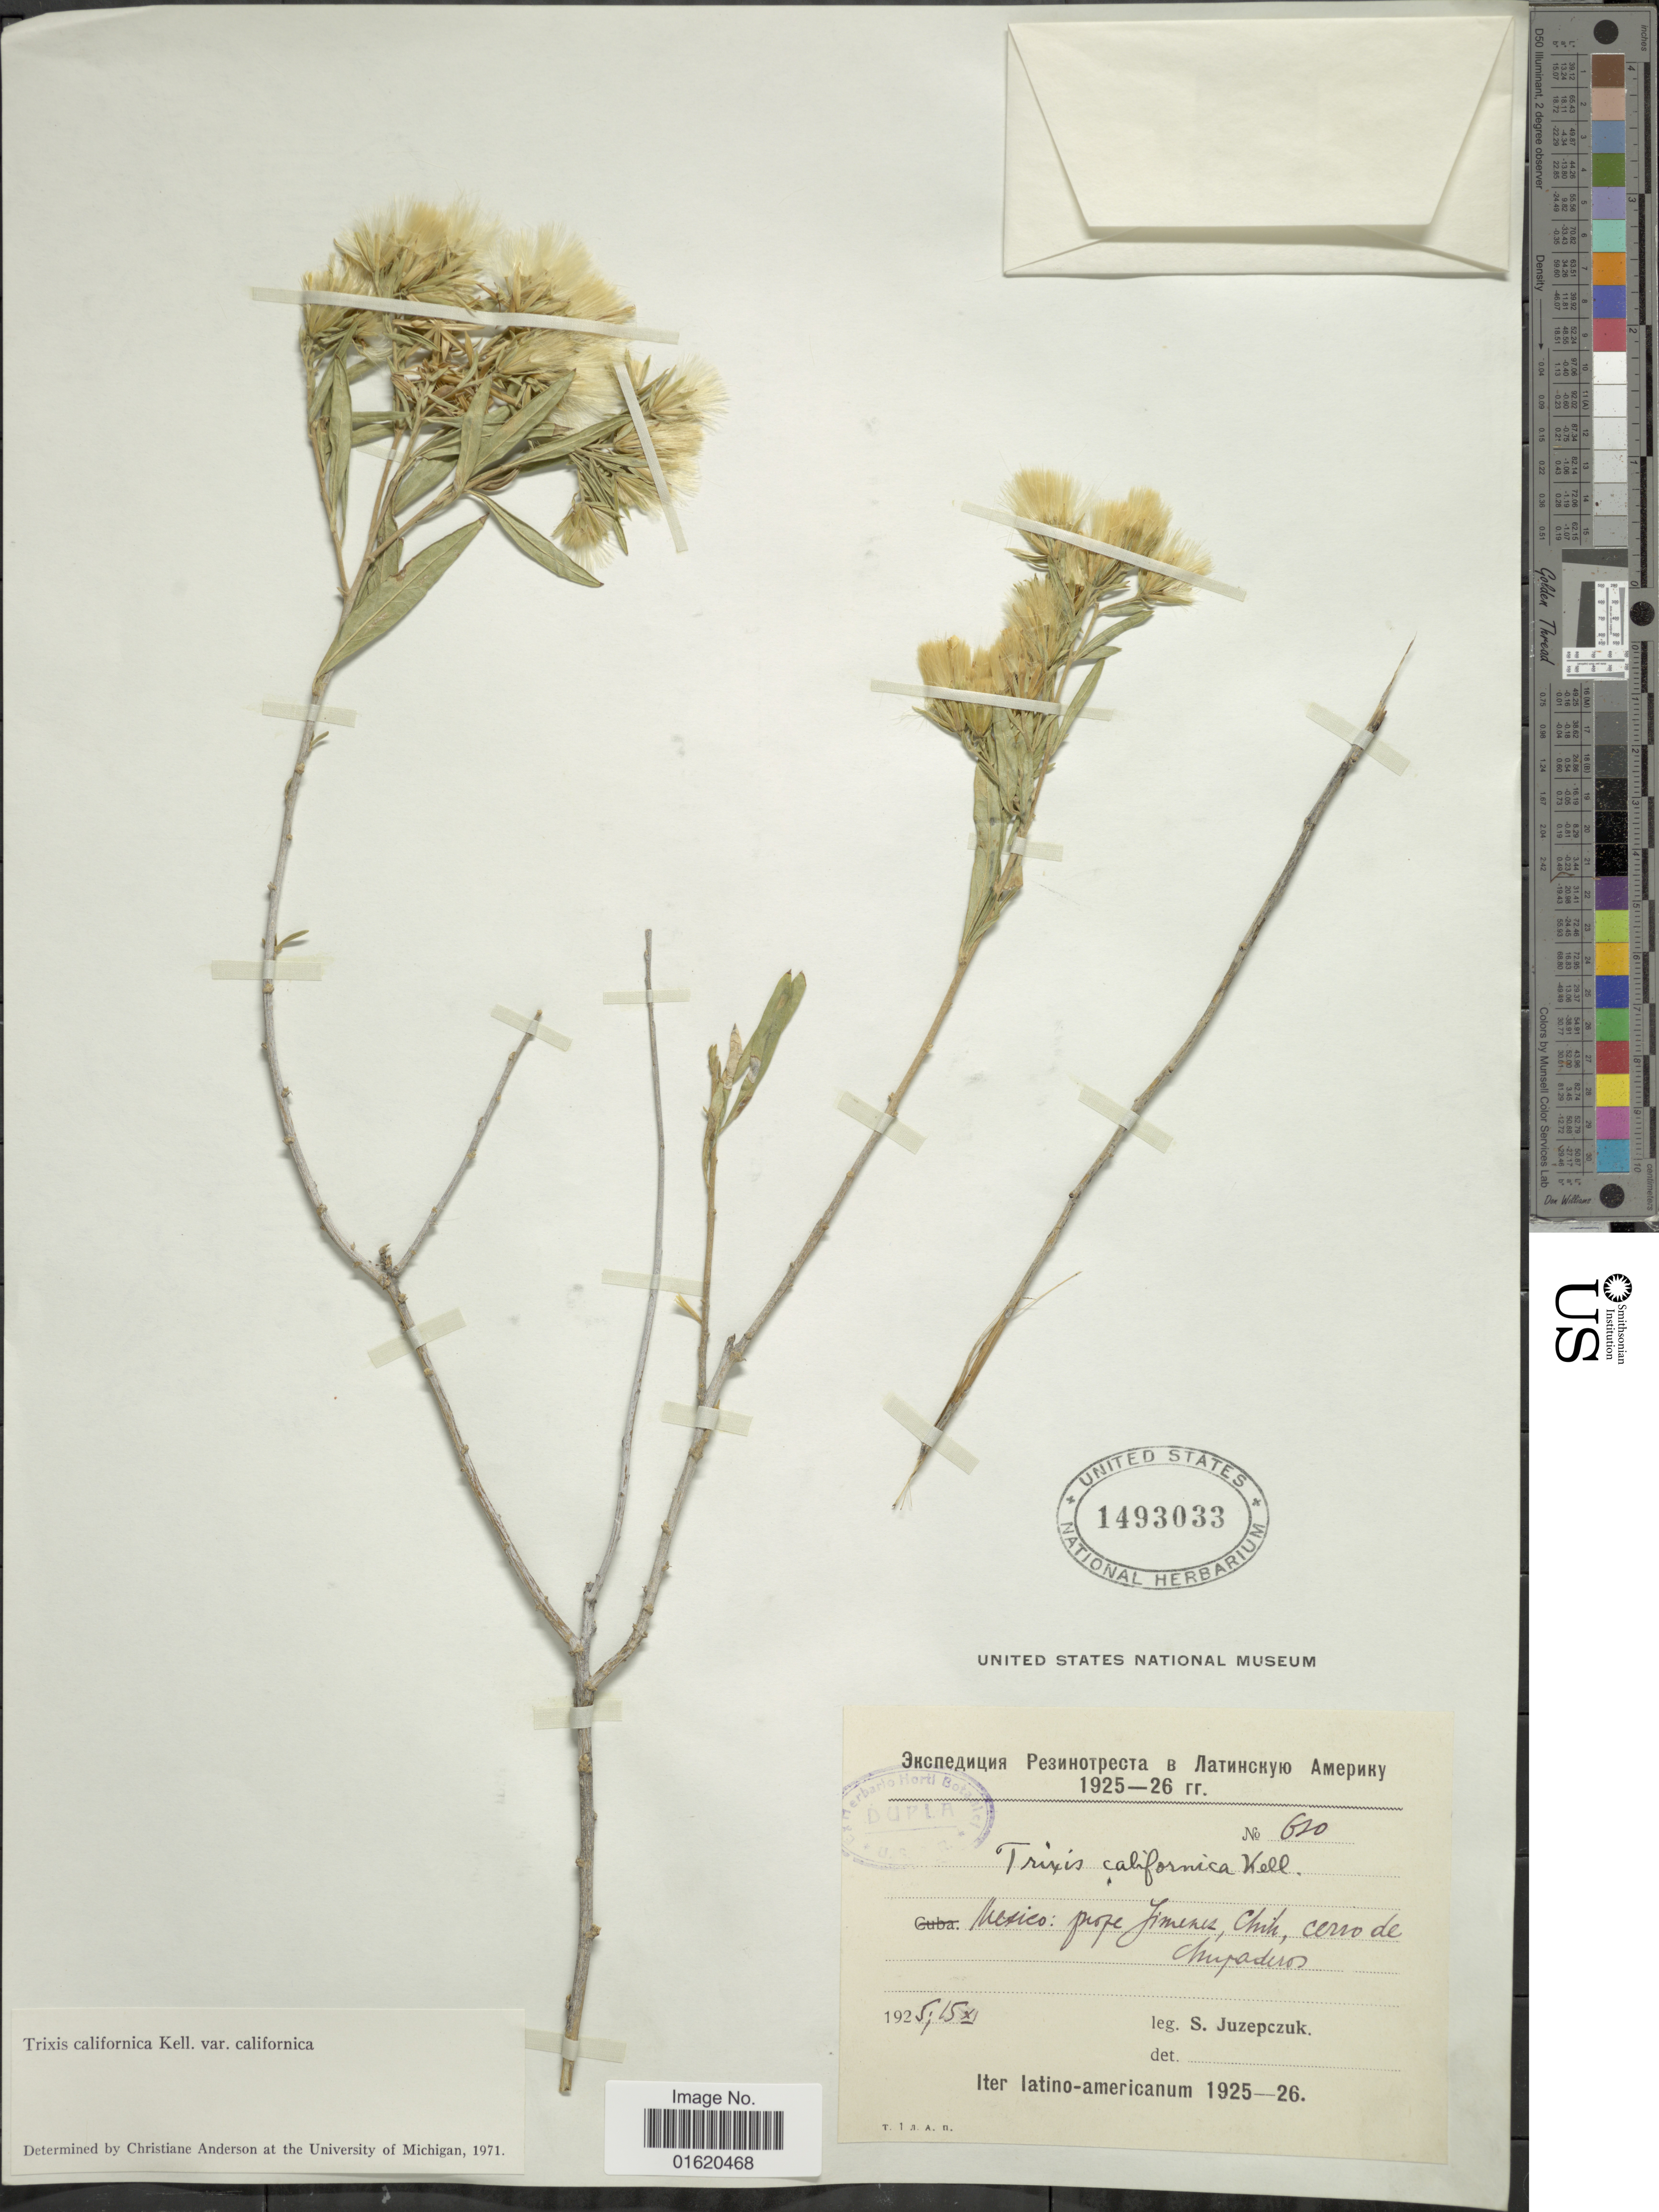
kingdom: Plantae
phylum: Tracheophyta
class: Magnoliopsida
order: Asterales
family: Asteraceae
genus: Trixis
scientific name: Trixis californica var. californica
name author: Kellogg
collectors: S. V. Juzepczuk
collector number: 620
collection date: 1925-11-15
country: Mexico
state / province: Chihuahua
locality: Prope Jimenez, cerro de Chúpadero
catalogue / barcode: US 1493033